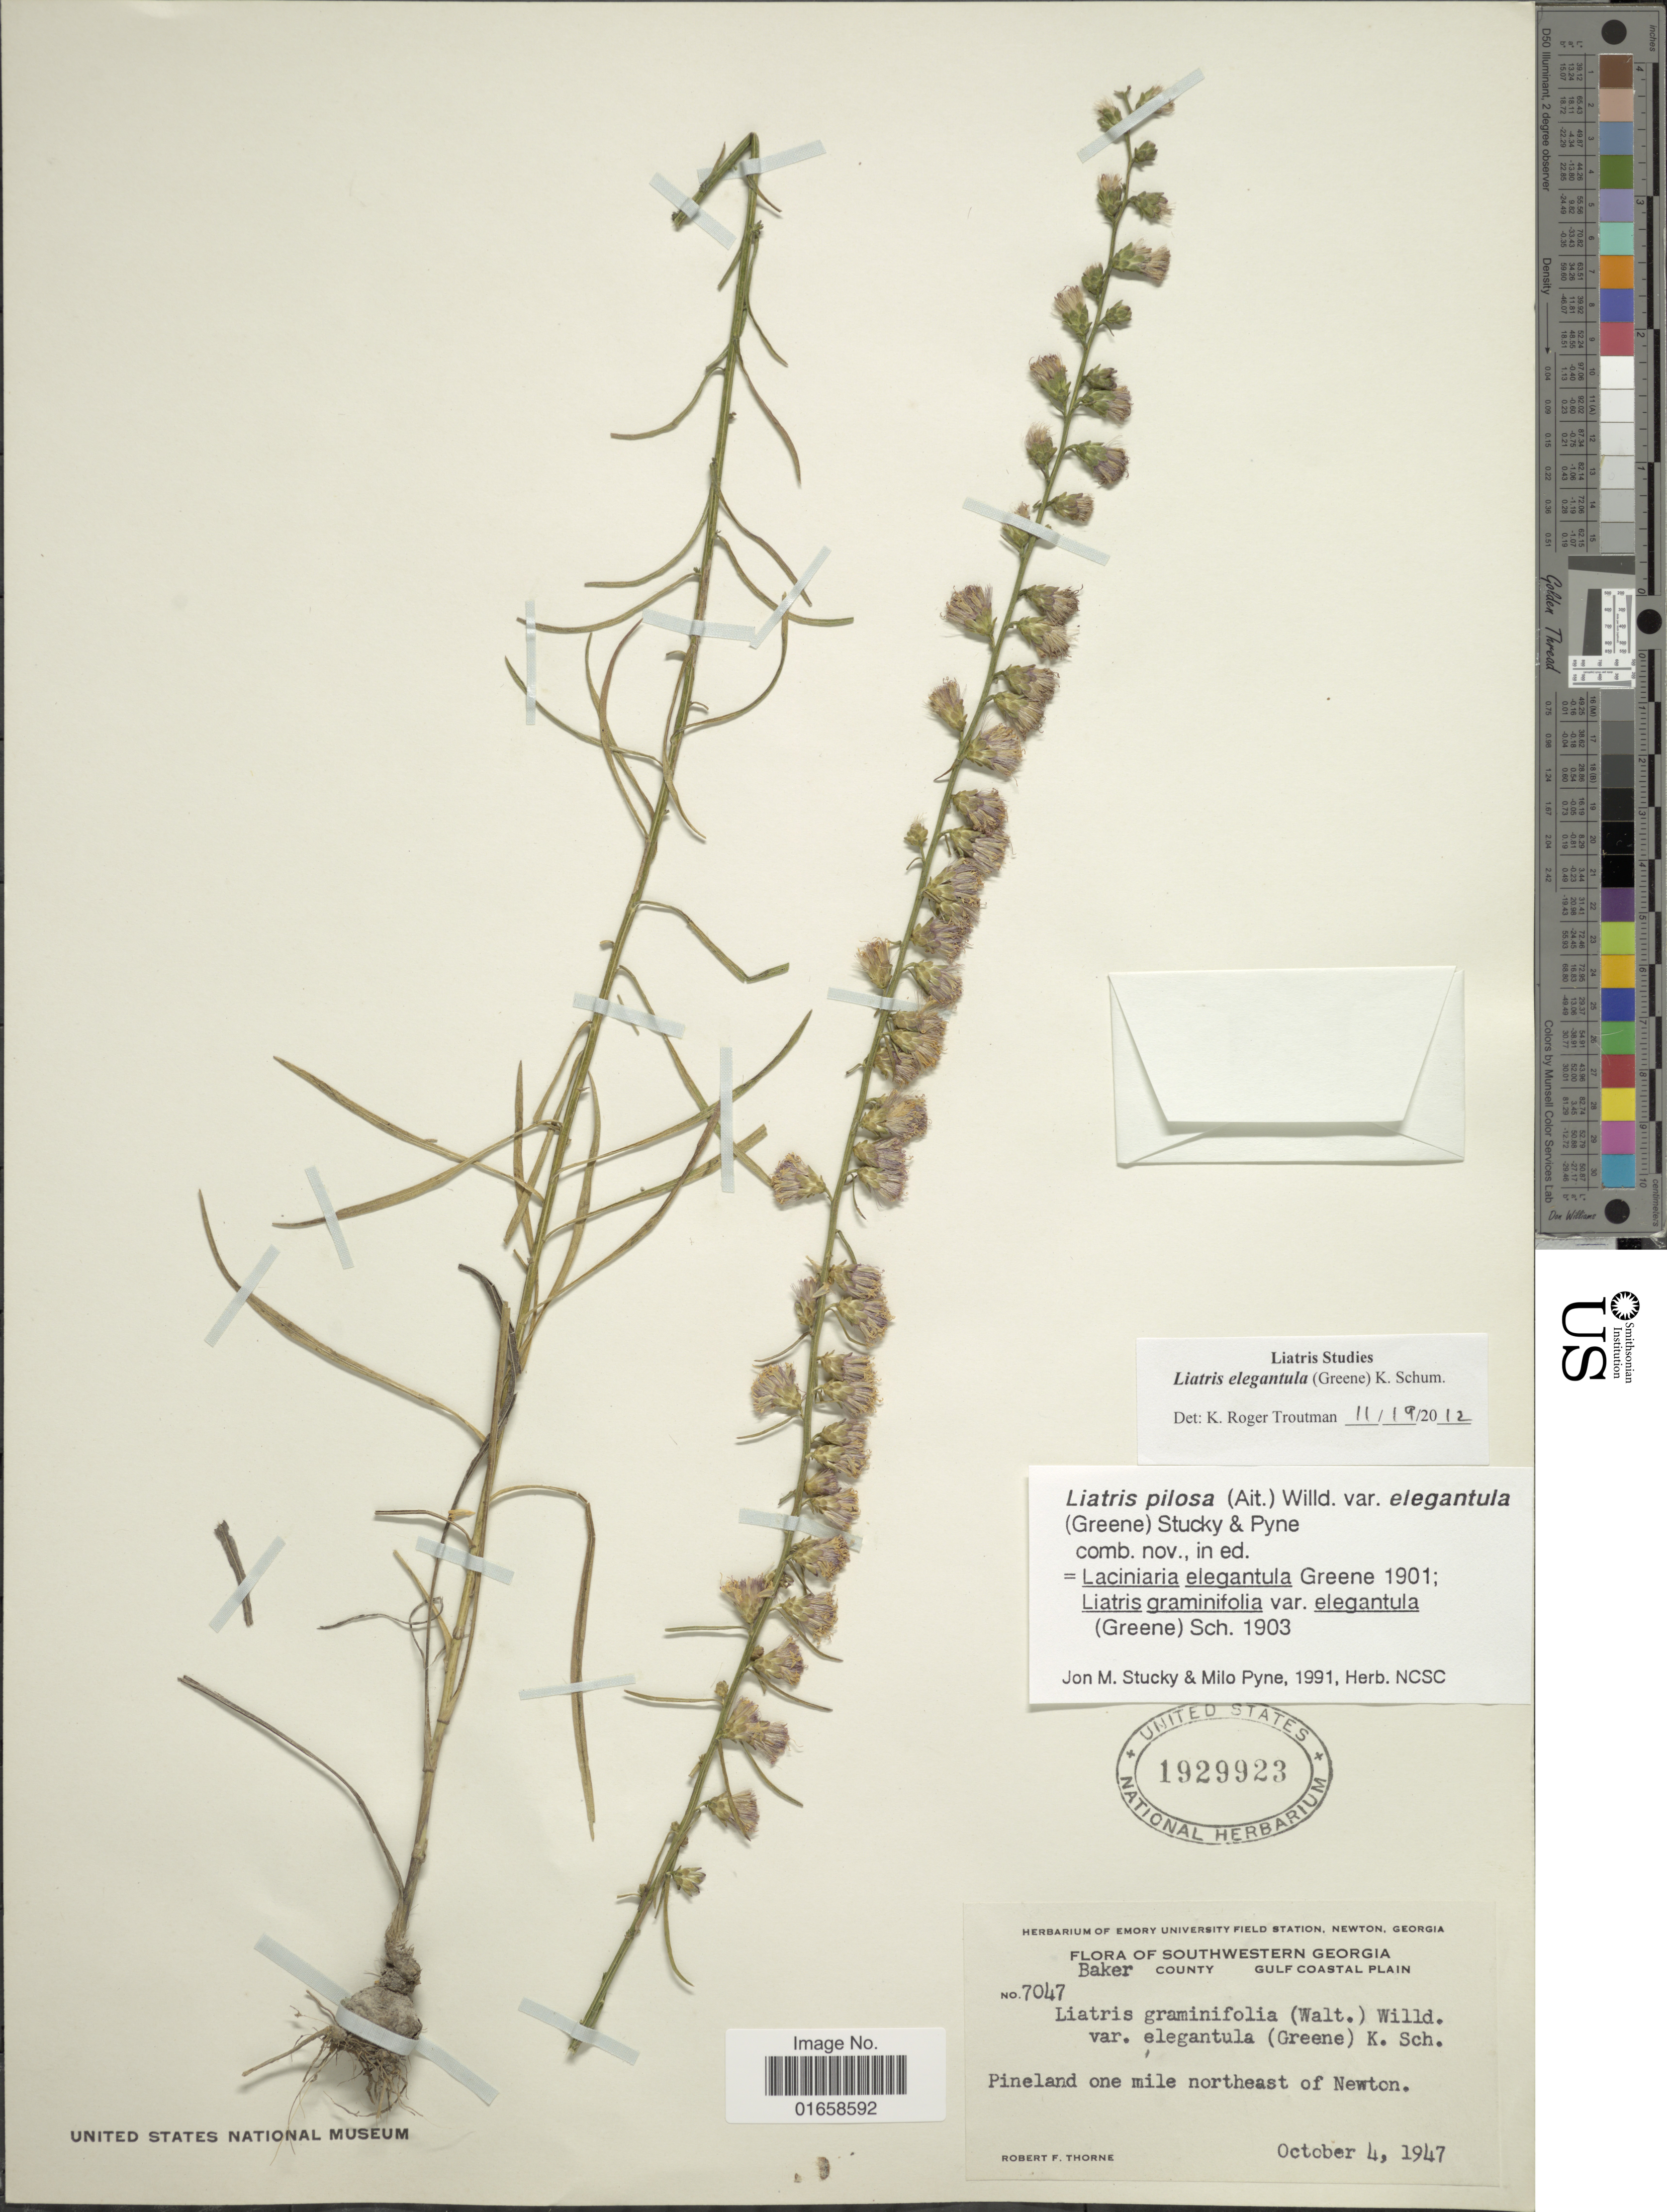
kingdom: Plantae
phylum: Tracheophyta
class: Magnoliopsida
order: Asterales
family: Asteraceae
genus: Liatris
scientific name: Liatris elegantula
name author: (Greene) K. Schum.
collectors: R. F. Thorne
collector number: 7047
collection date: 1947-10-04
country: United States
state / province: Georgia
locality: Southwestern Georgia, Baker County, Gulf Coastal Plain, Pineland one mile northeast of Newton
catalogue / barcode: US 1929923